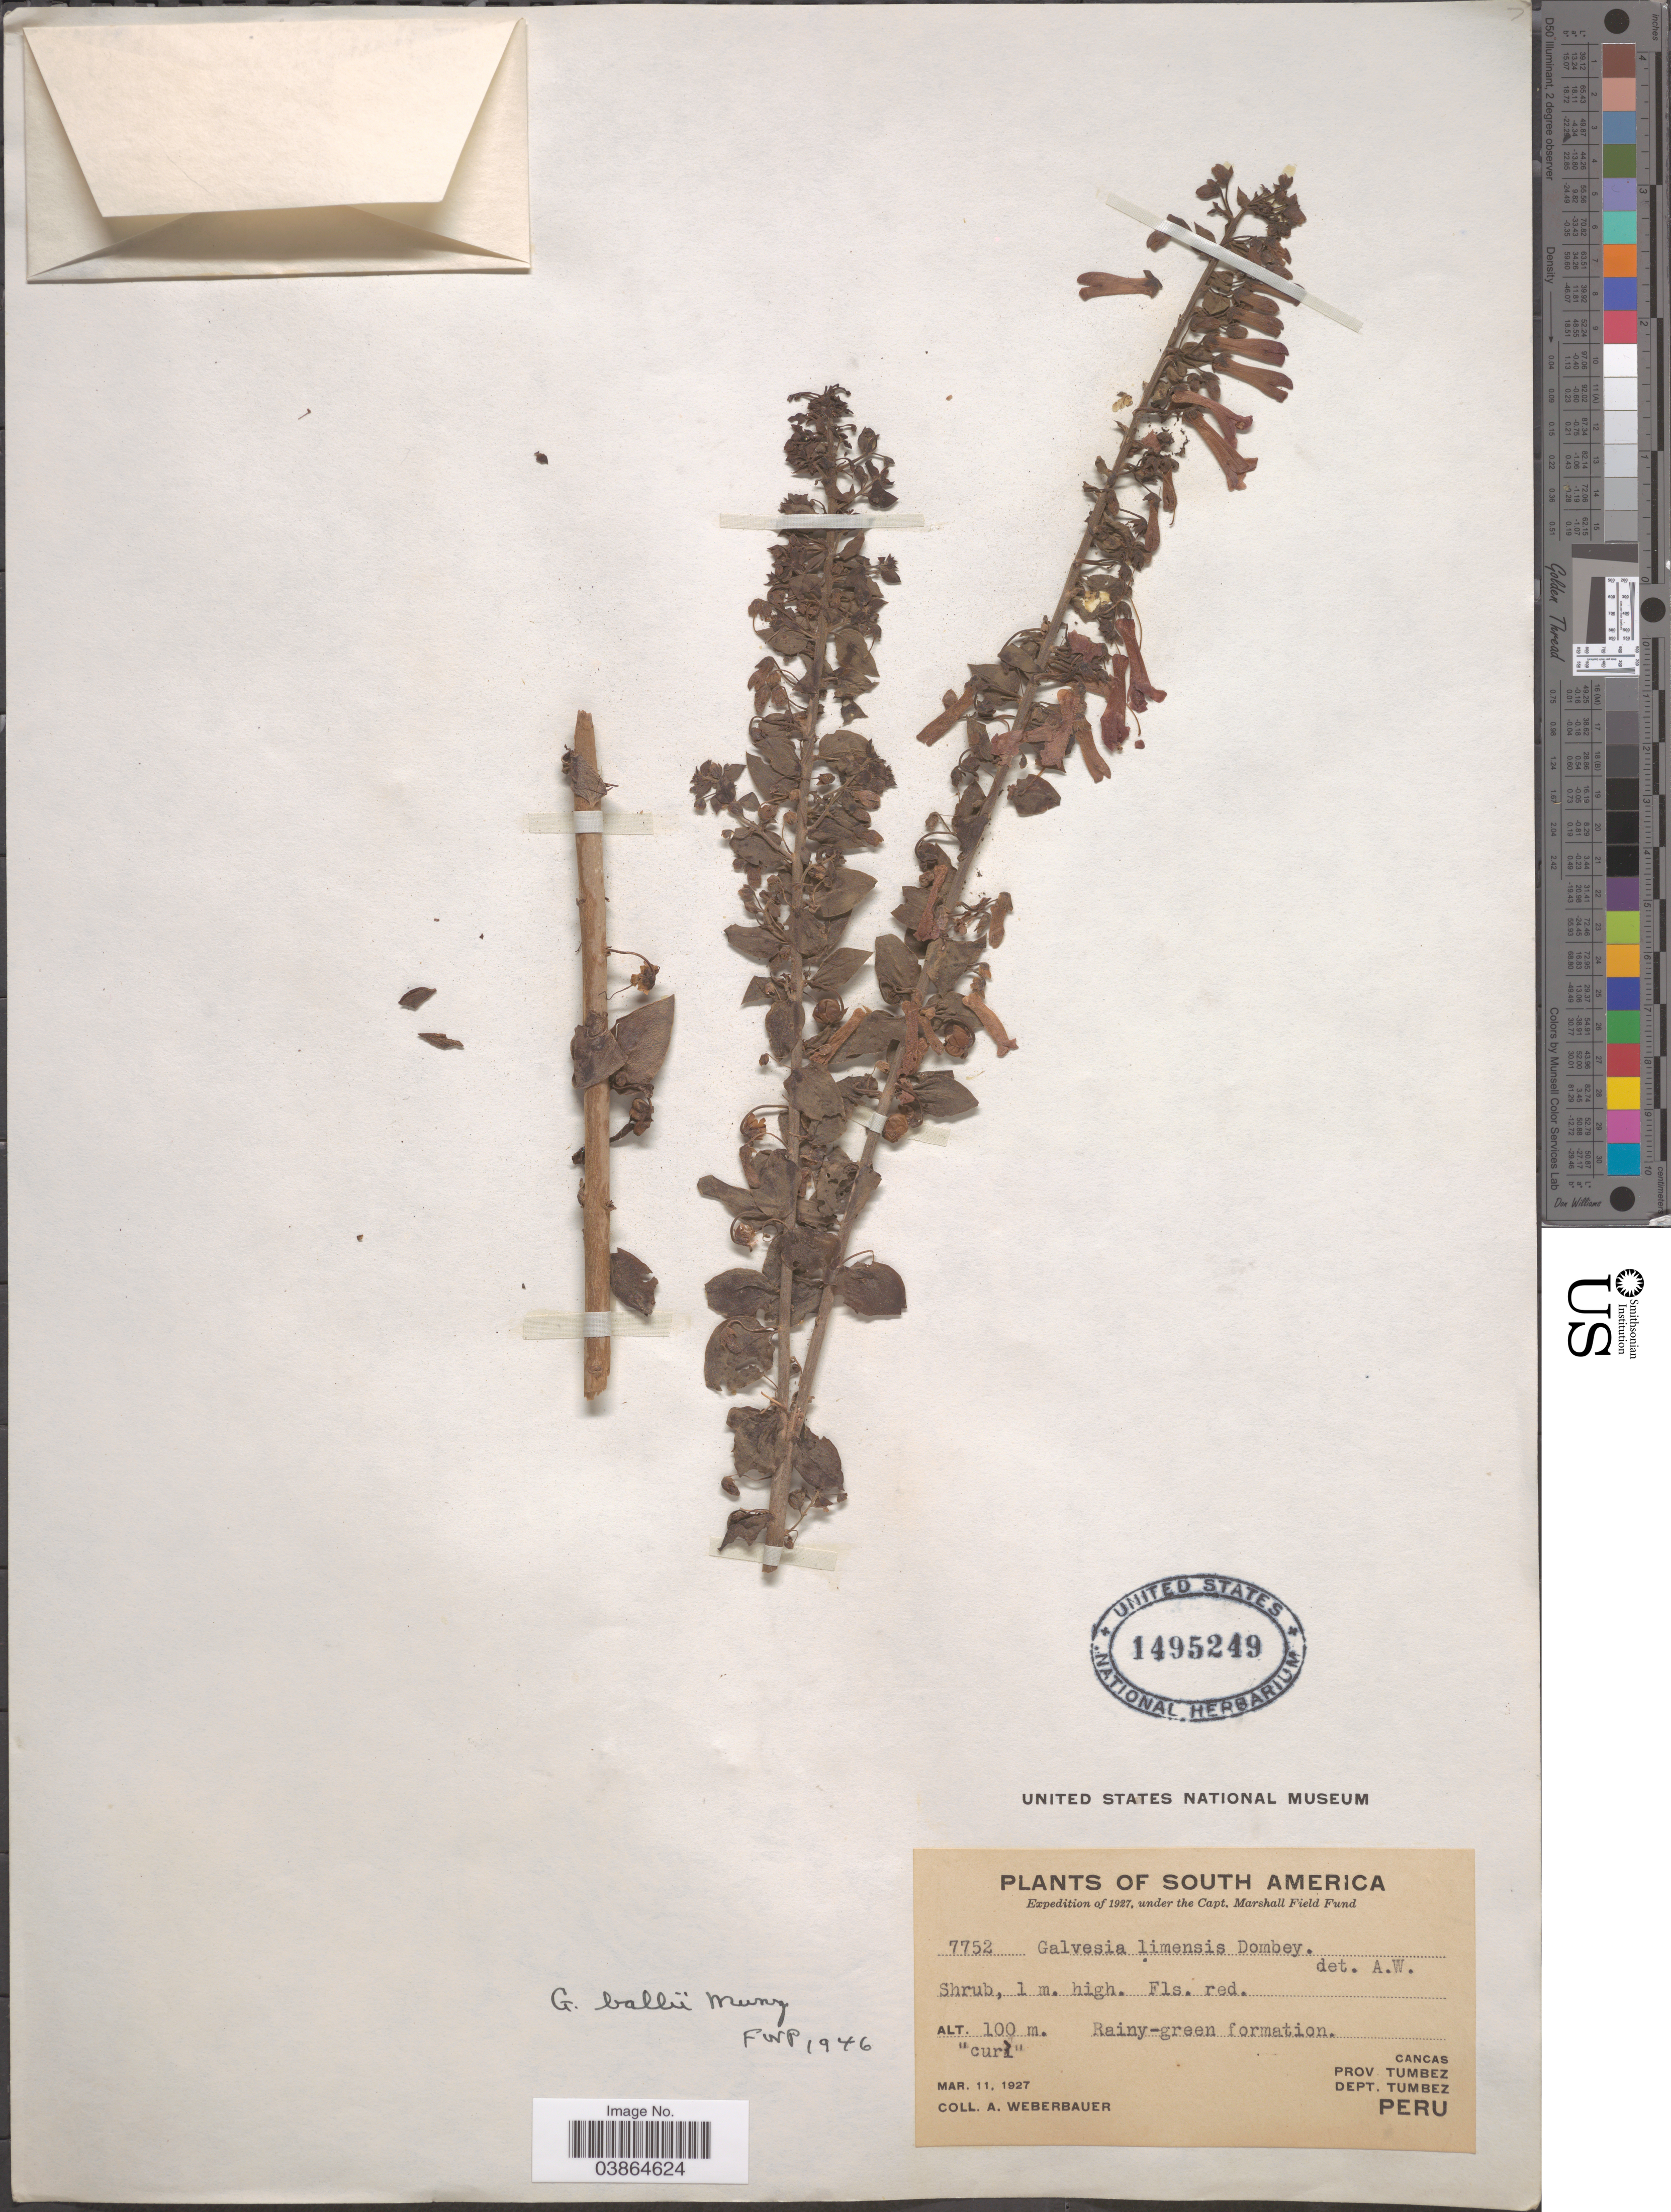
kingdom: Plantae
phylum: Tracheophyta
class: Magnoliopsida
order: Lamiales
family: Plantaginaceae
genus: Galvezia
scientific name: Galvezia ballii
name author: Munz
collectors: A. Weberbauer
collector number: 7752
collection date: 1927-03-11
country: Peru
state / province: Tumbes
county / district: Tumbes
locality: Cancas. Prov. Tumbez. Dept. Tumbez.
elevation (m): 100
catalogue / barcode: US 1495249